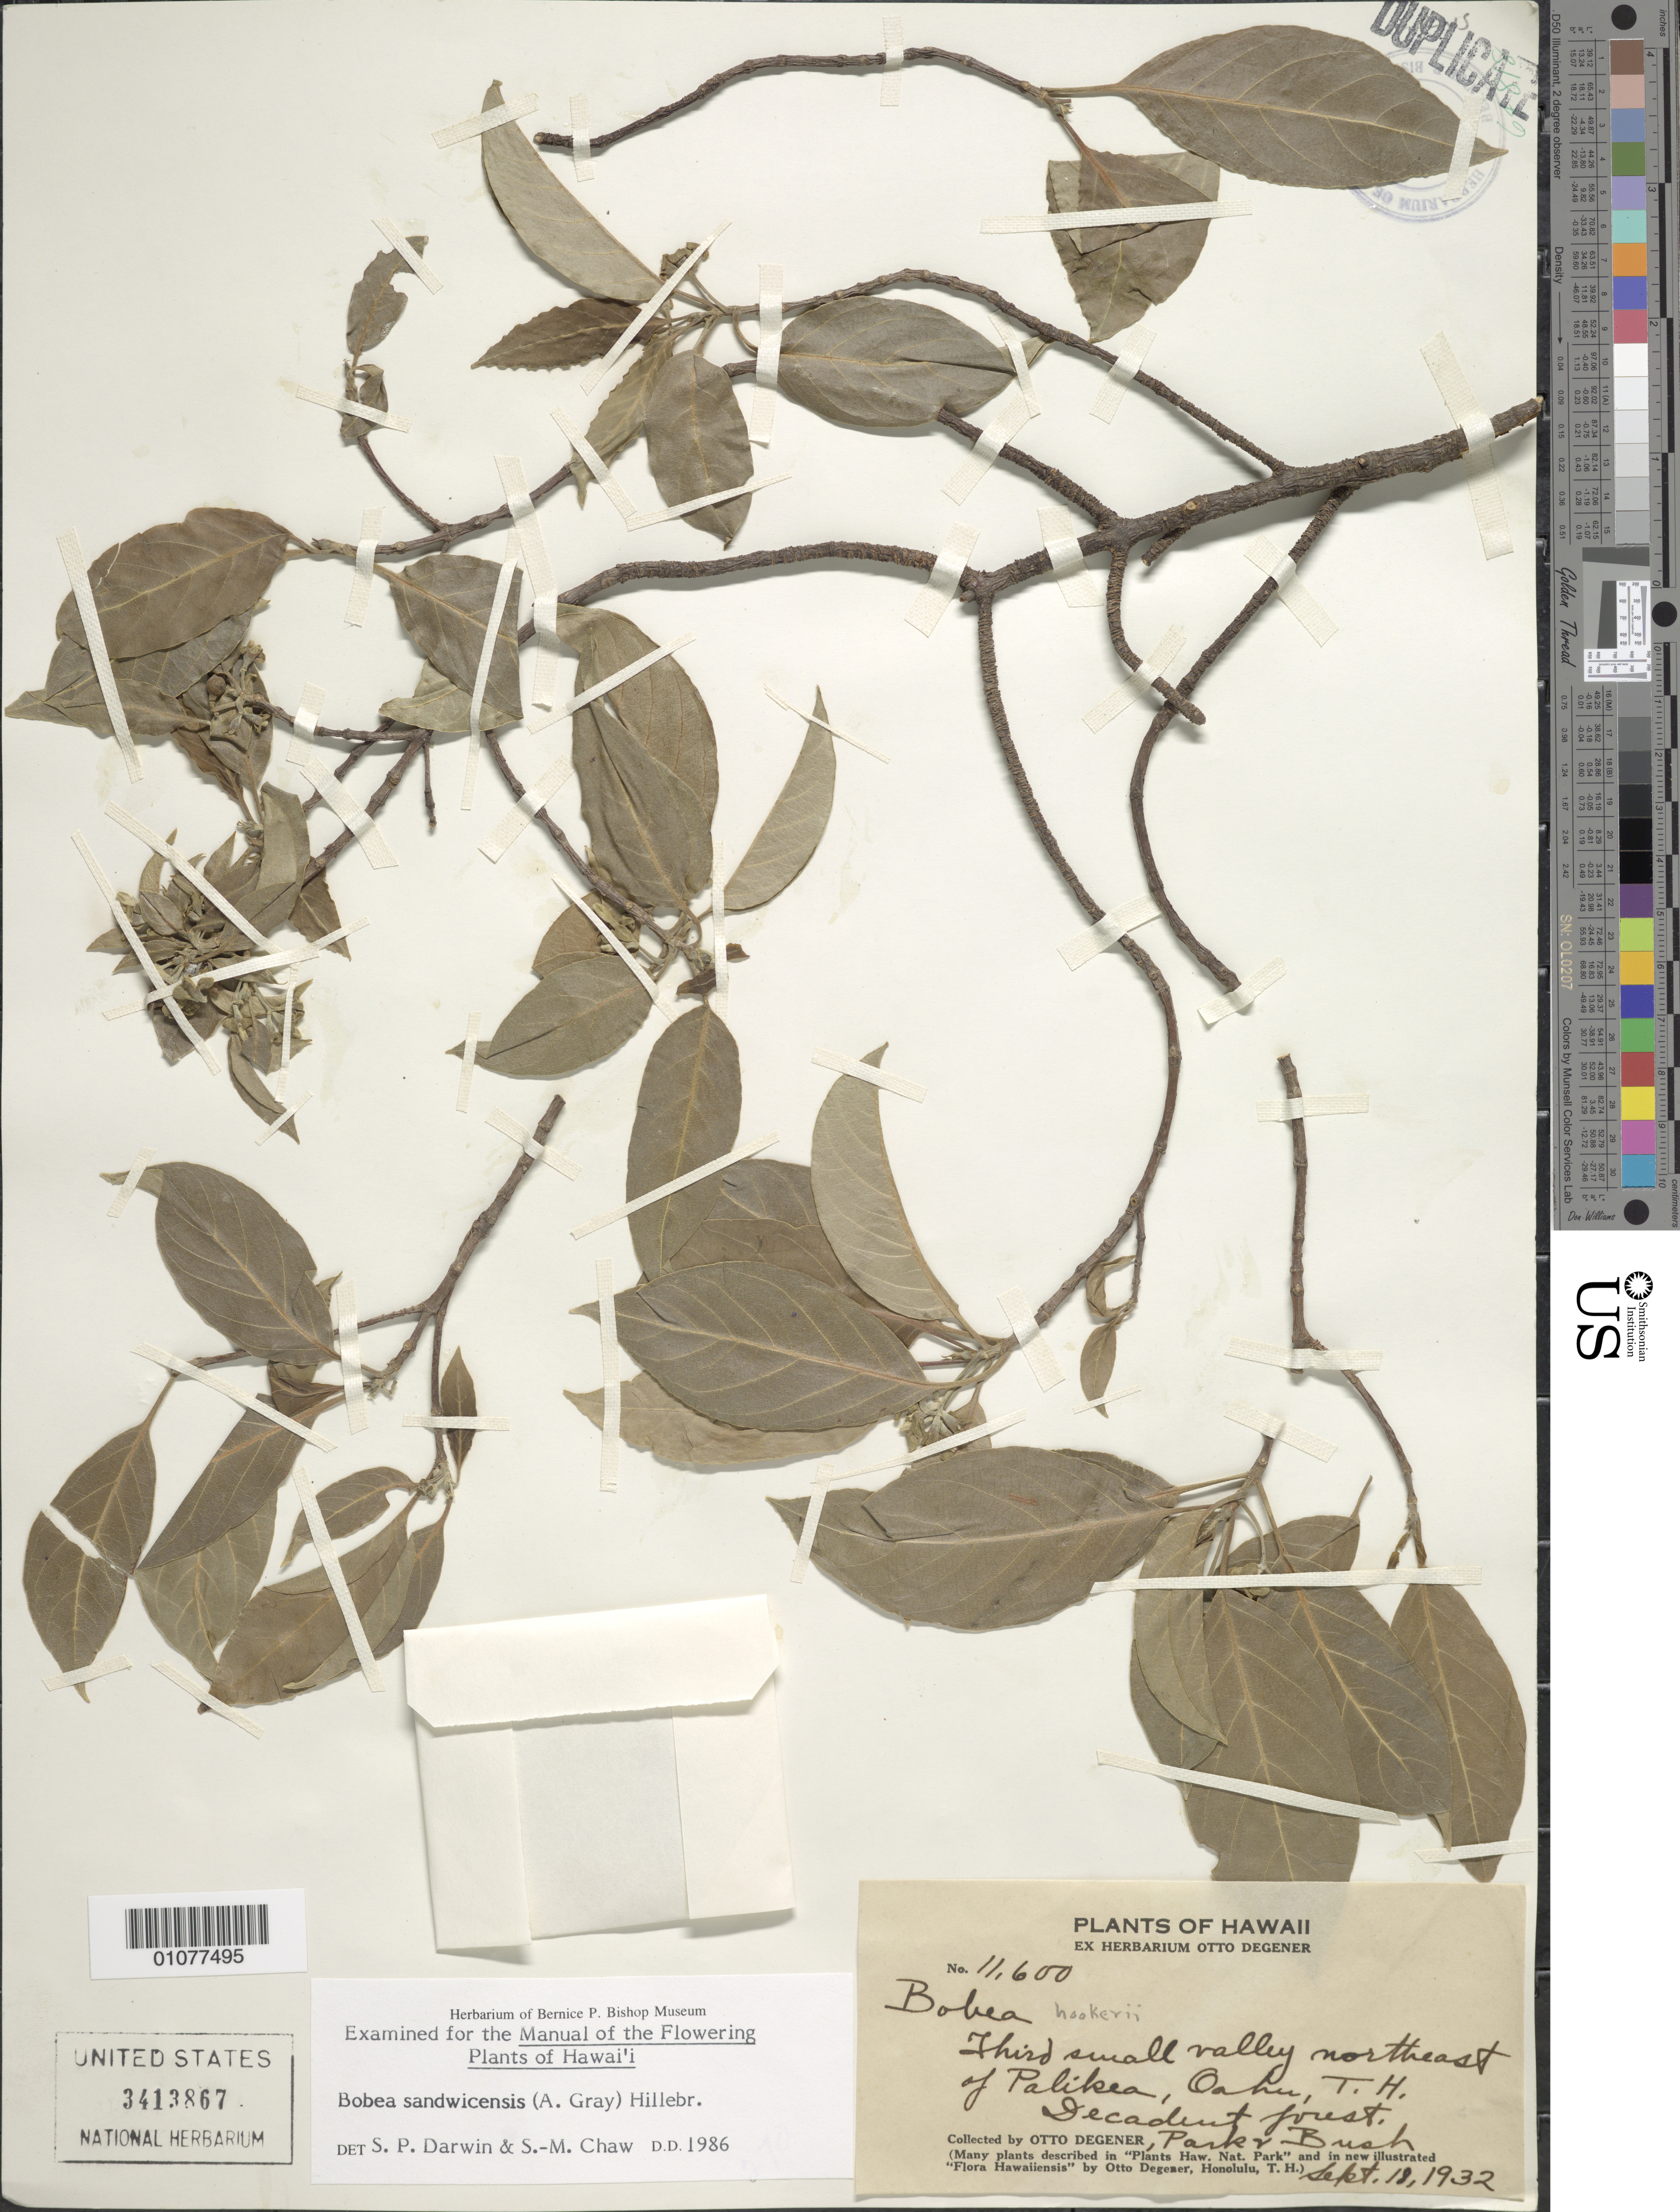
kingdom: Plantae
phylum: Tracheophyta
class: Magnoliopsida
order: Gentianales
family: Rubiaceae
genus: Bobea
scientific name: Bobea sandwicensis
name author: (A. Gray) Hillebr.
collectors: O. Degener, -. Parker & -- Bush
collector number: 11600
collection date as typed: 18 Sep 1932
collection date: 1932-09-18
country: United States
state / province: Hawaii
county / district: Honolulu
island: Oahu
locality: Third small valley NE of Palikea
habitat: decadent forest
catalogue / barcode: US 3413867